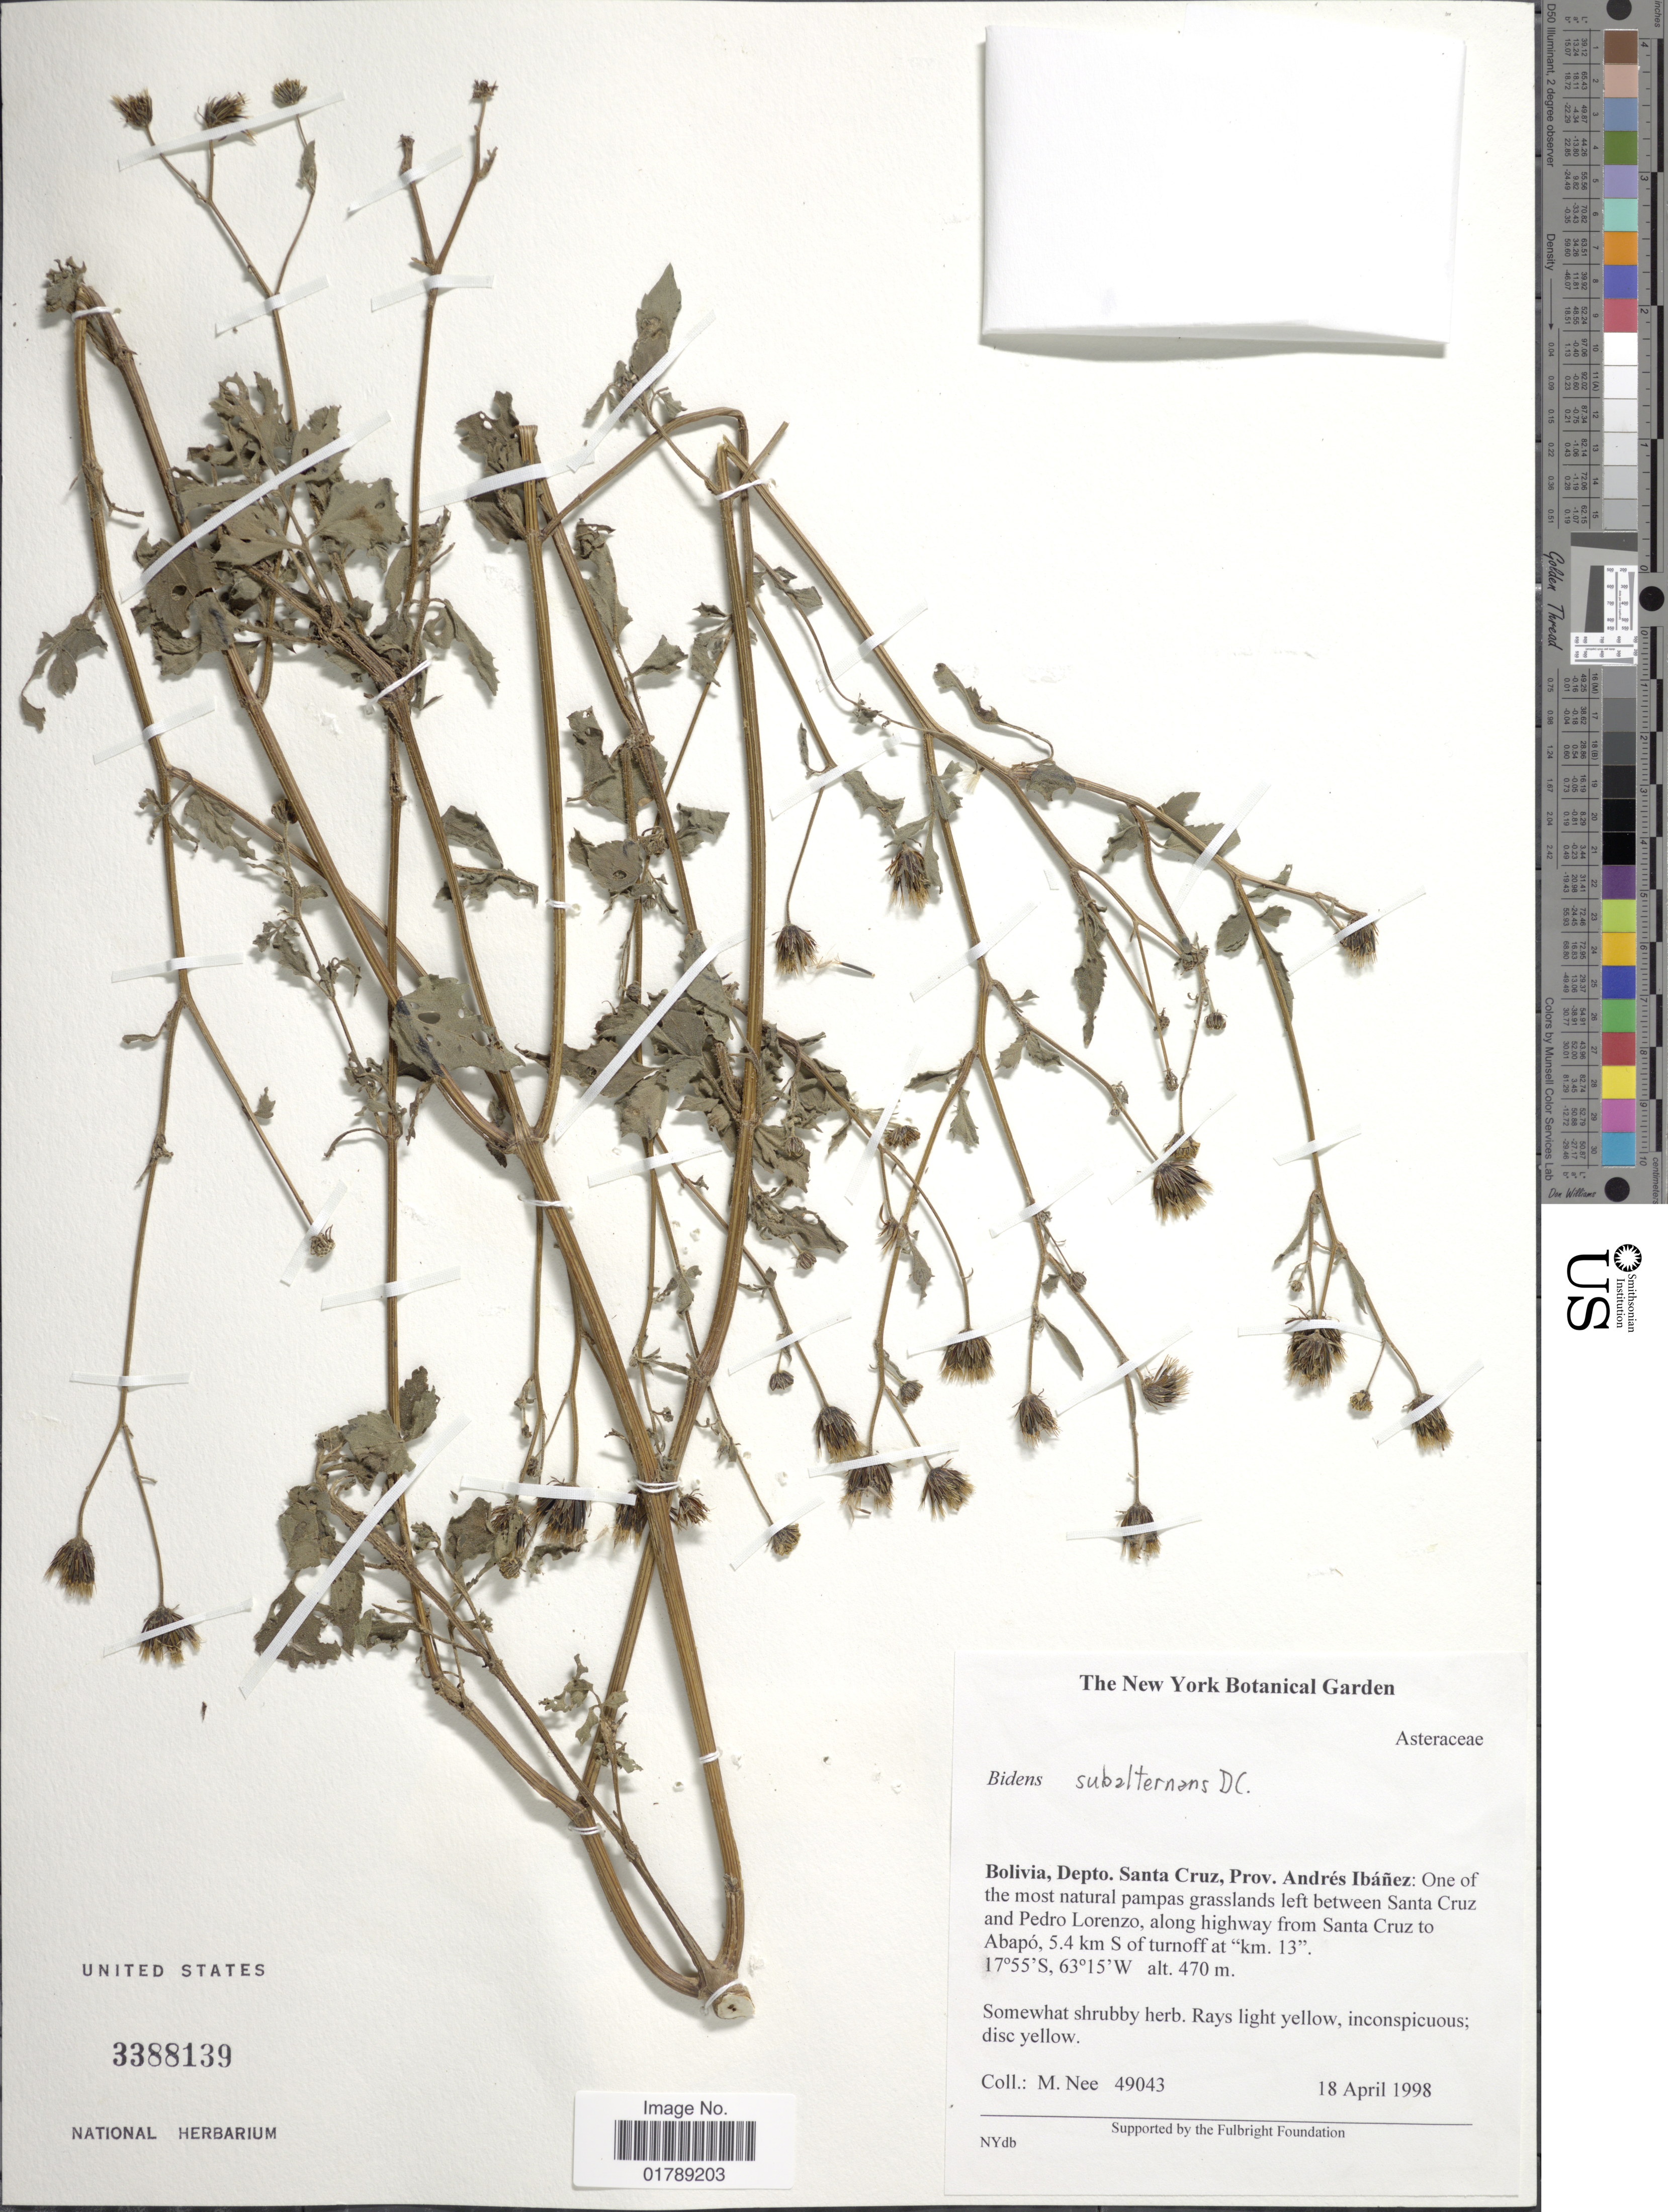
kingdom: Plantae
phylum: Tracheophyta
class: Magnoliopsida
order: Asterales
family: Asteraceae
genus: Bidens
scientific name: Bidens subalternans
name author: DC.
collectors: M. Nee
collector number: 49043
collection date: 1998-04-18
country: Bolivia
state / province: Santa Cruz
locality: Prov. Andrés Ibáñez: between Santa Cruz and Pedro Lorenzo, along highway from Santa Cruz to Abapó, 5.4 km S of turnoff at "km. 13".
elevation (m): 470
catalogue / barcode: US 3388139